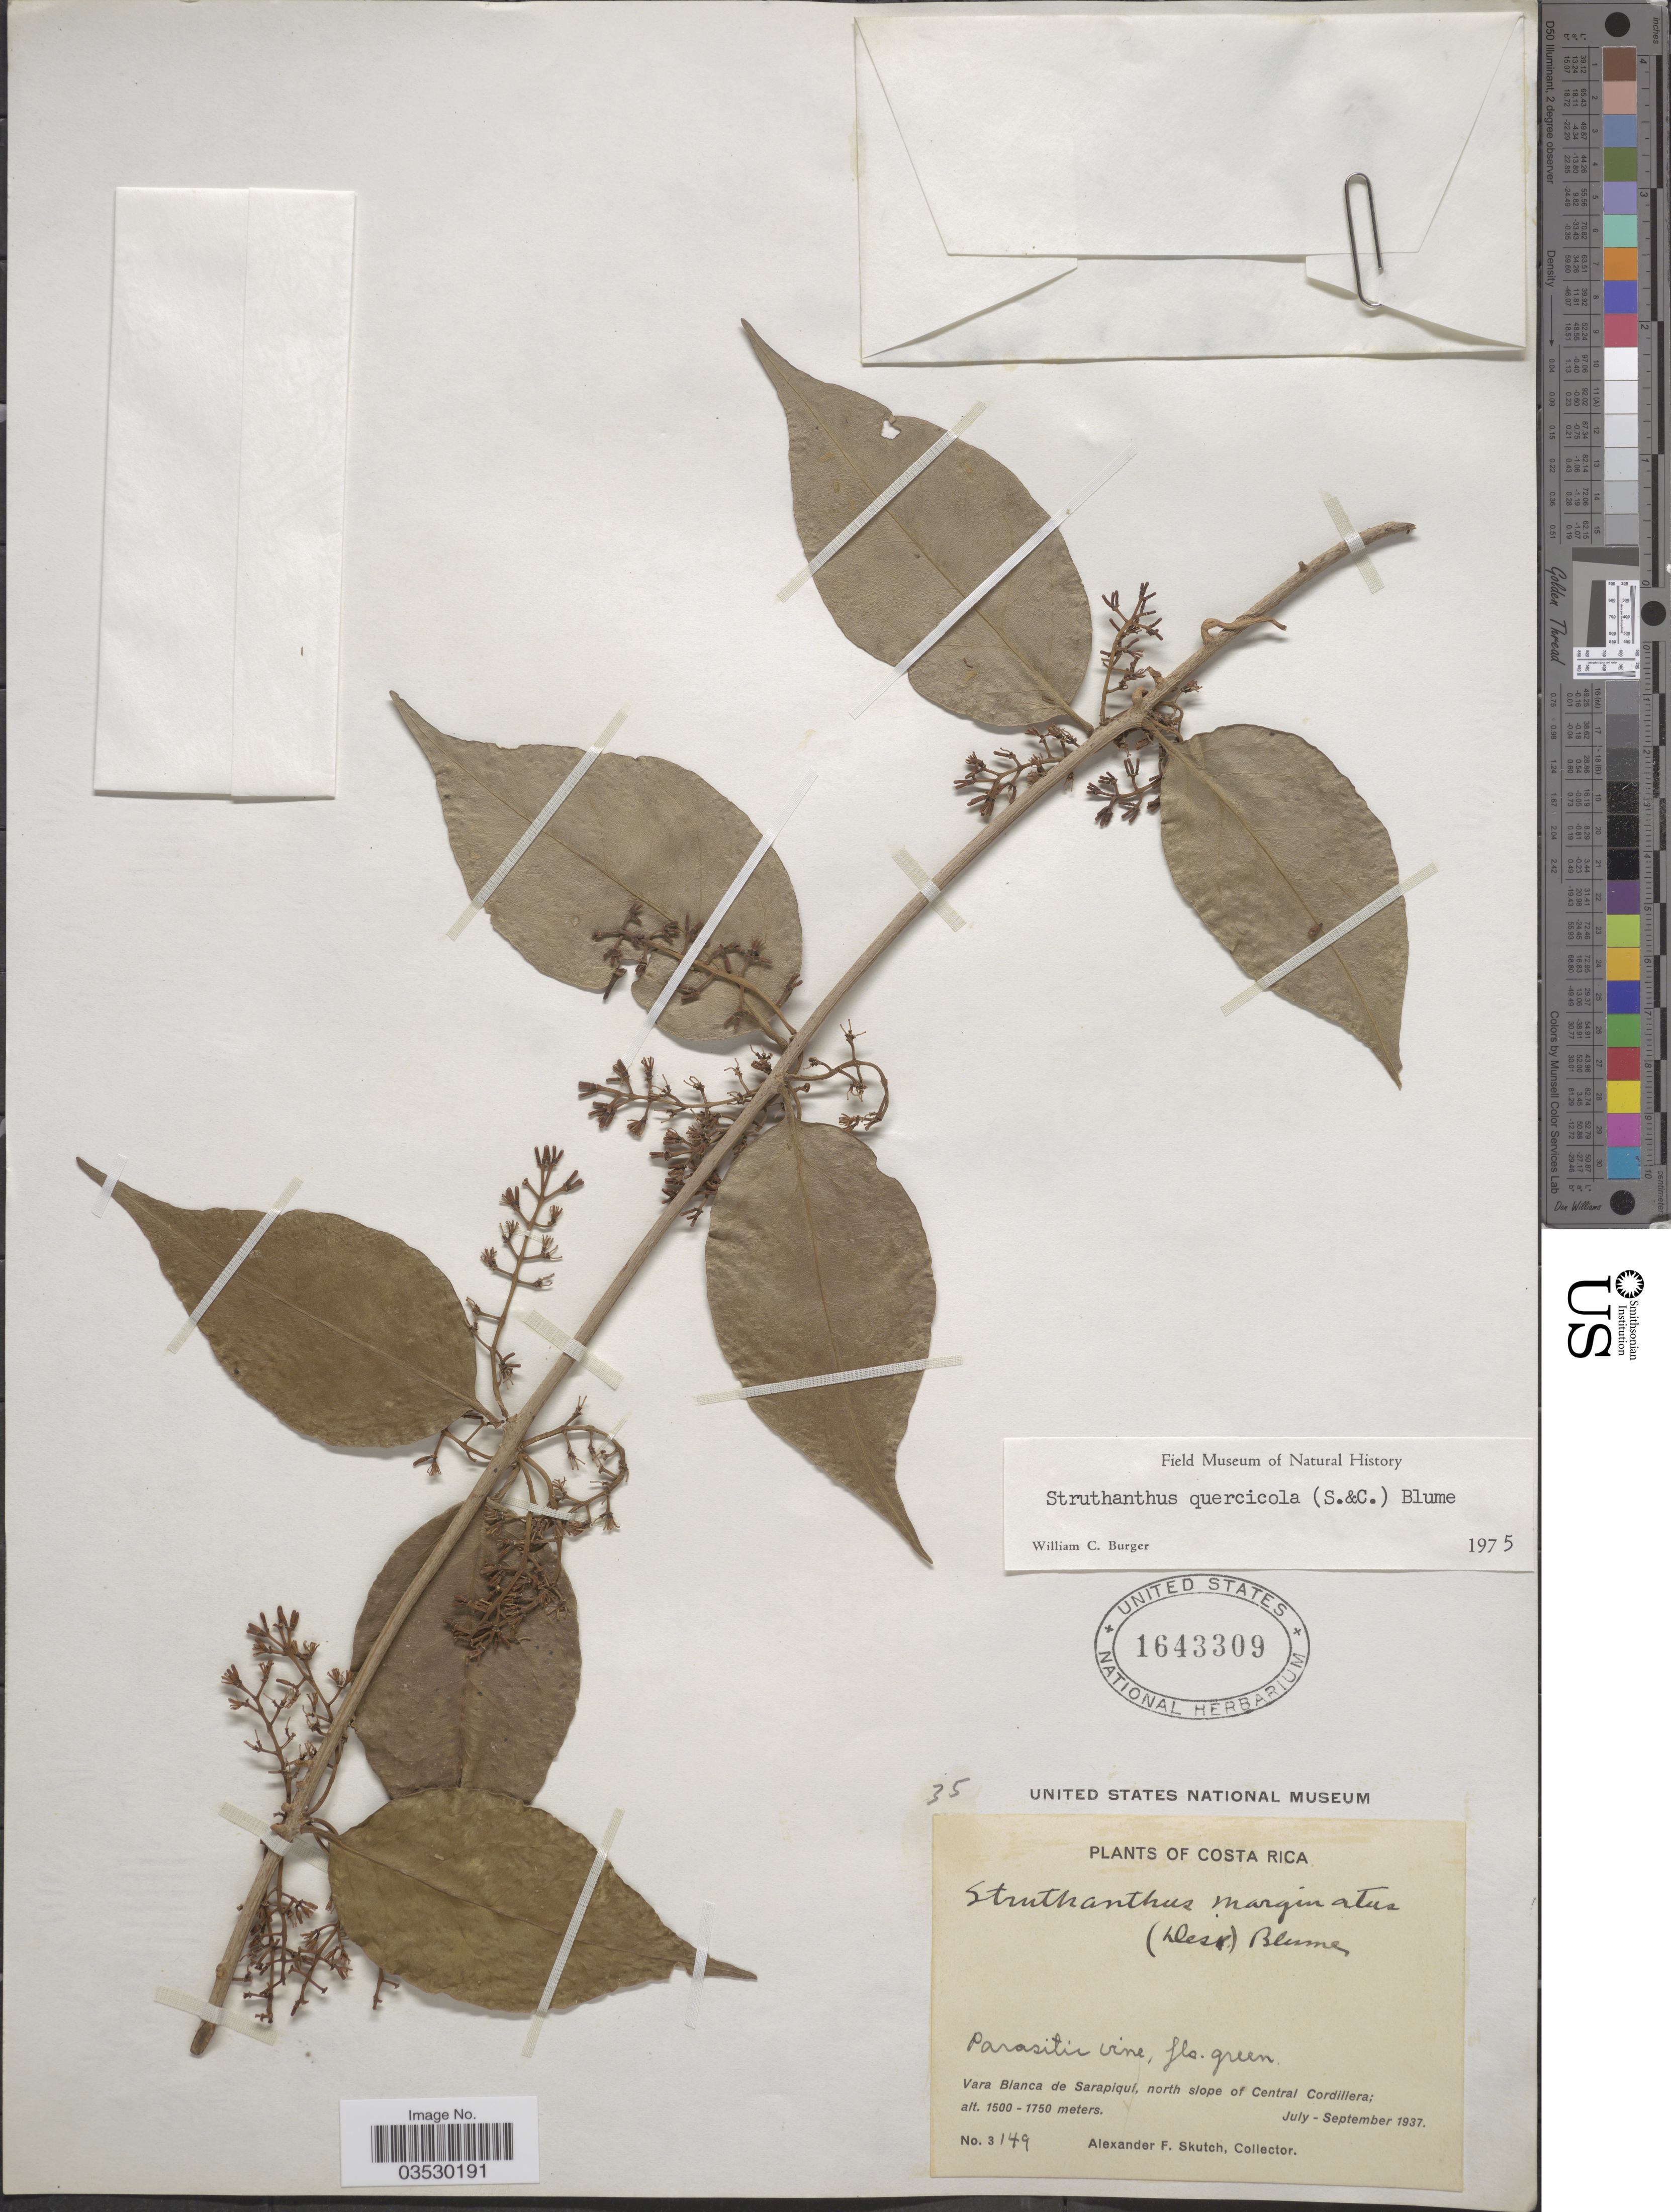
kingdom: Plantae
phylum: Tracheophyta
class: Magnoliopsida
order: Santalales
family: Loranthaceae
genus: Struthanthus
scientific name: Struthanthus quercicola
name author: (Kuijt) Cham. & Schltr.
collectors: A. F. Skutch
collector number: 3149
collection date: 1937-07/1937-09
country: Costa Rica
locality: Vara Blanca de Sarapique, north slope of Central Cordillera.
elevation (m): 1500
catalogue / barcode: US 1643309